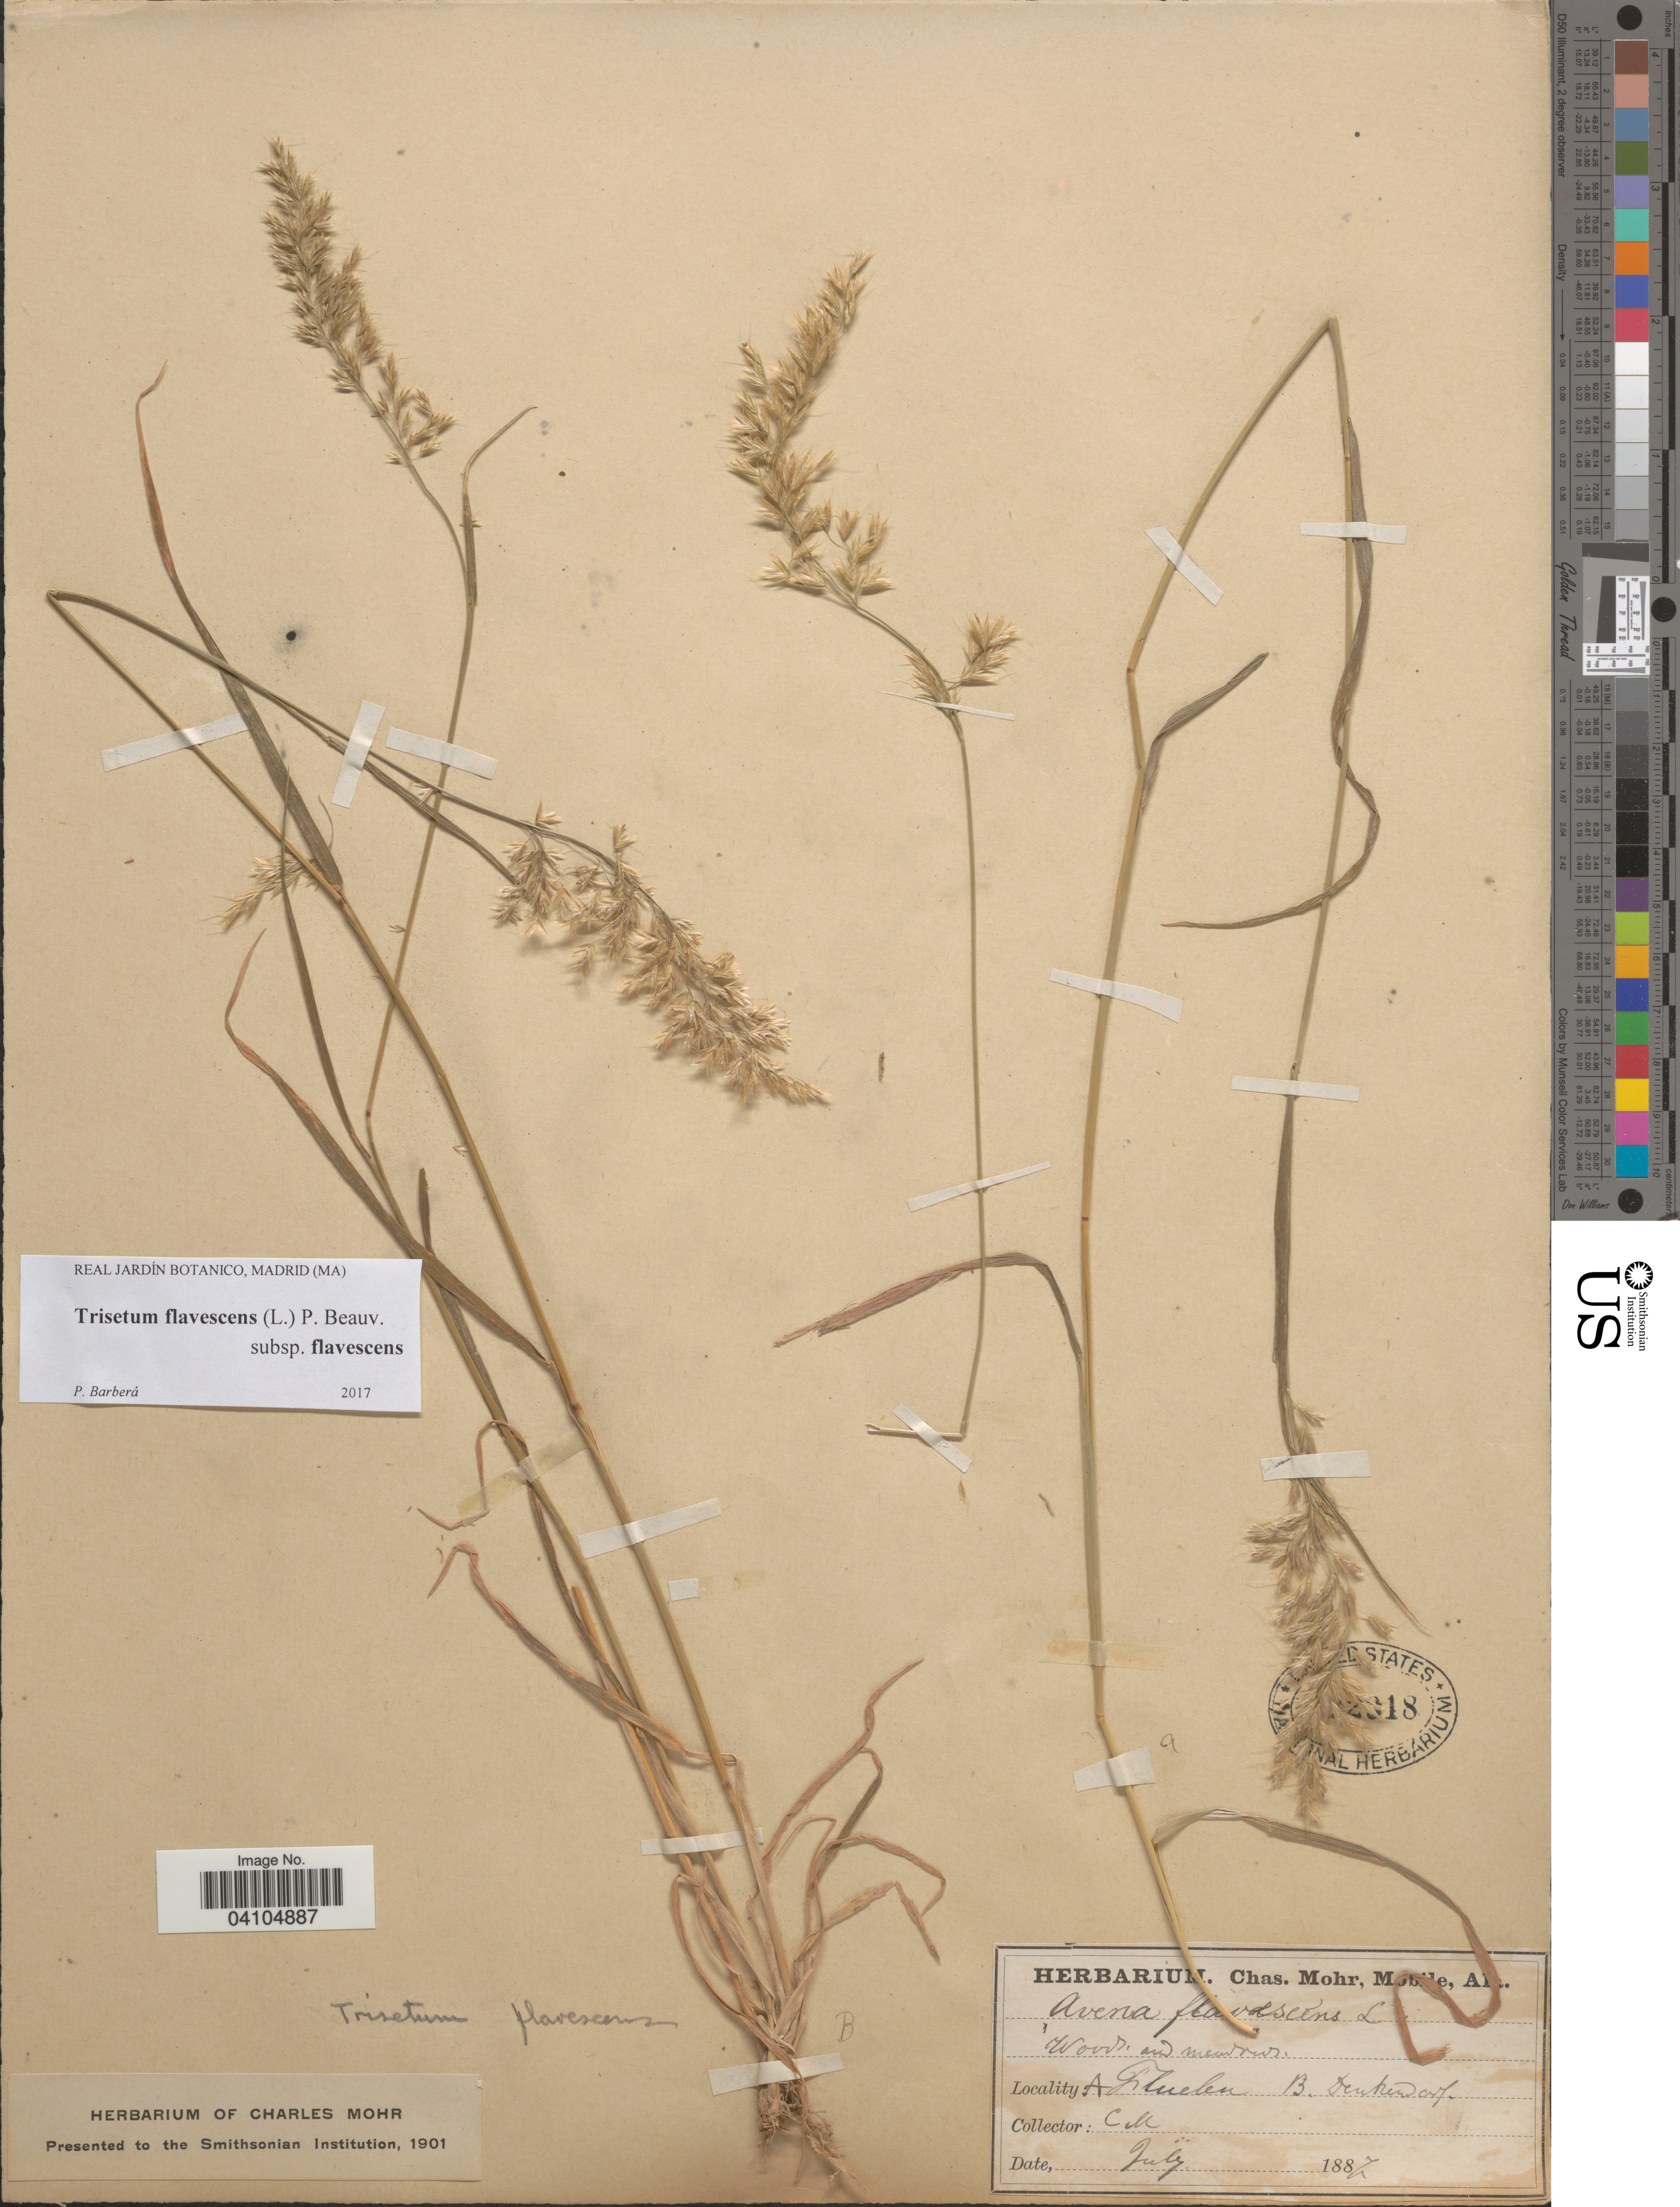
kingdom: Plantae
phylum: Tracheophyta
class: Liliopsida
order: Poales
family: Poaceae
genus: Trisetum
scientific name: Trisetum flavescens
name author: (L.) P. Beauv.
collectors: Mohr, C. T. (herbarium)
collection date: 1887-07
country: Switzerland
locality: Fluelen.